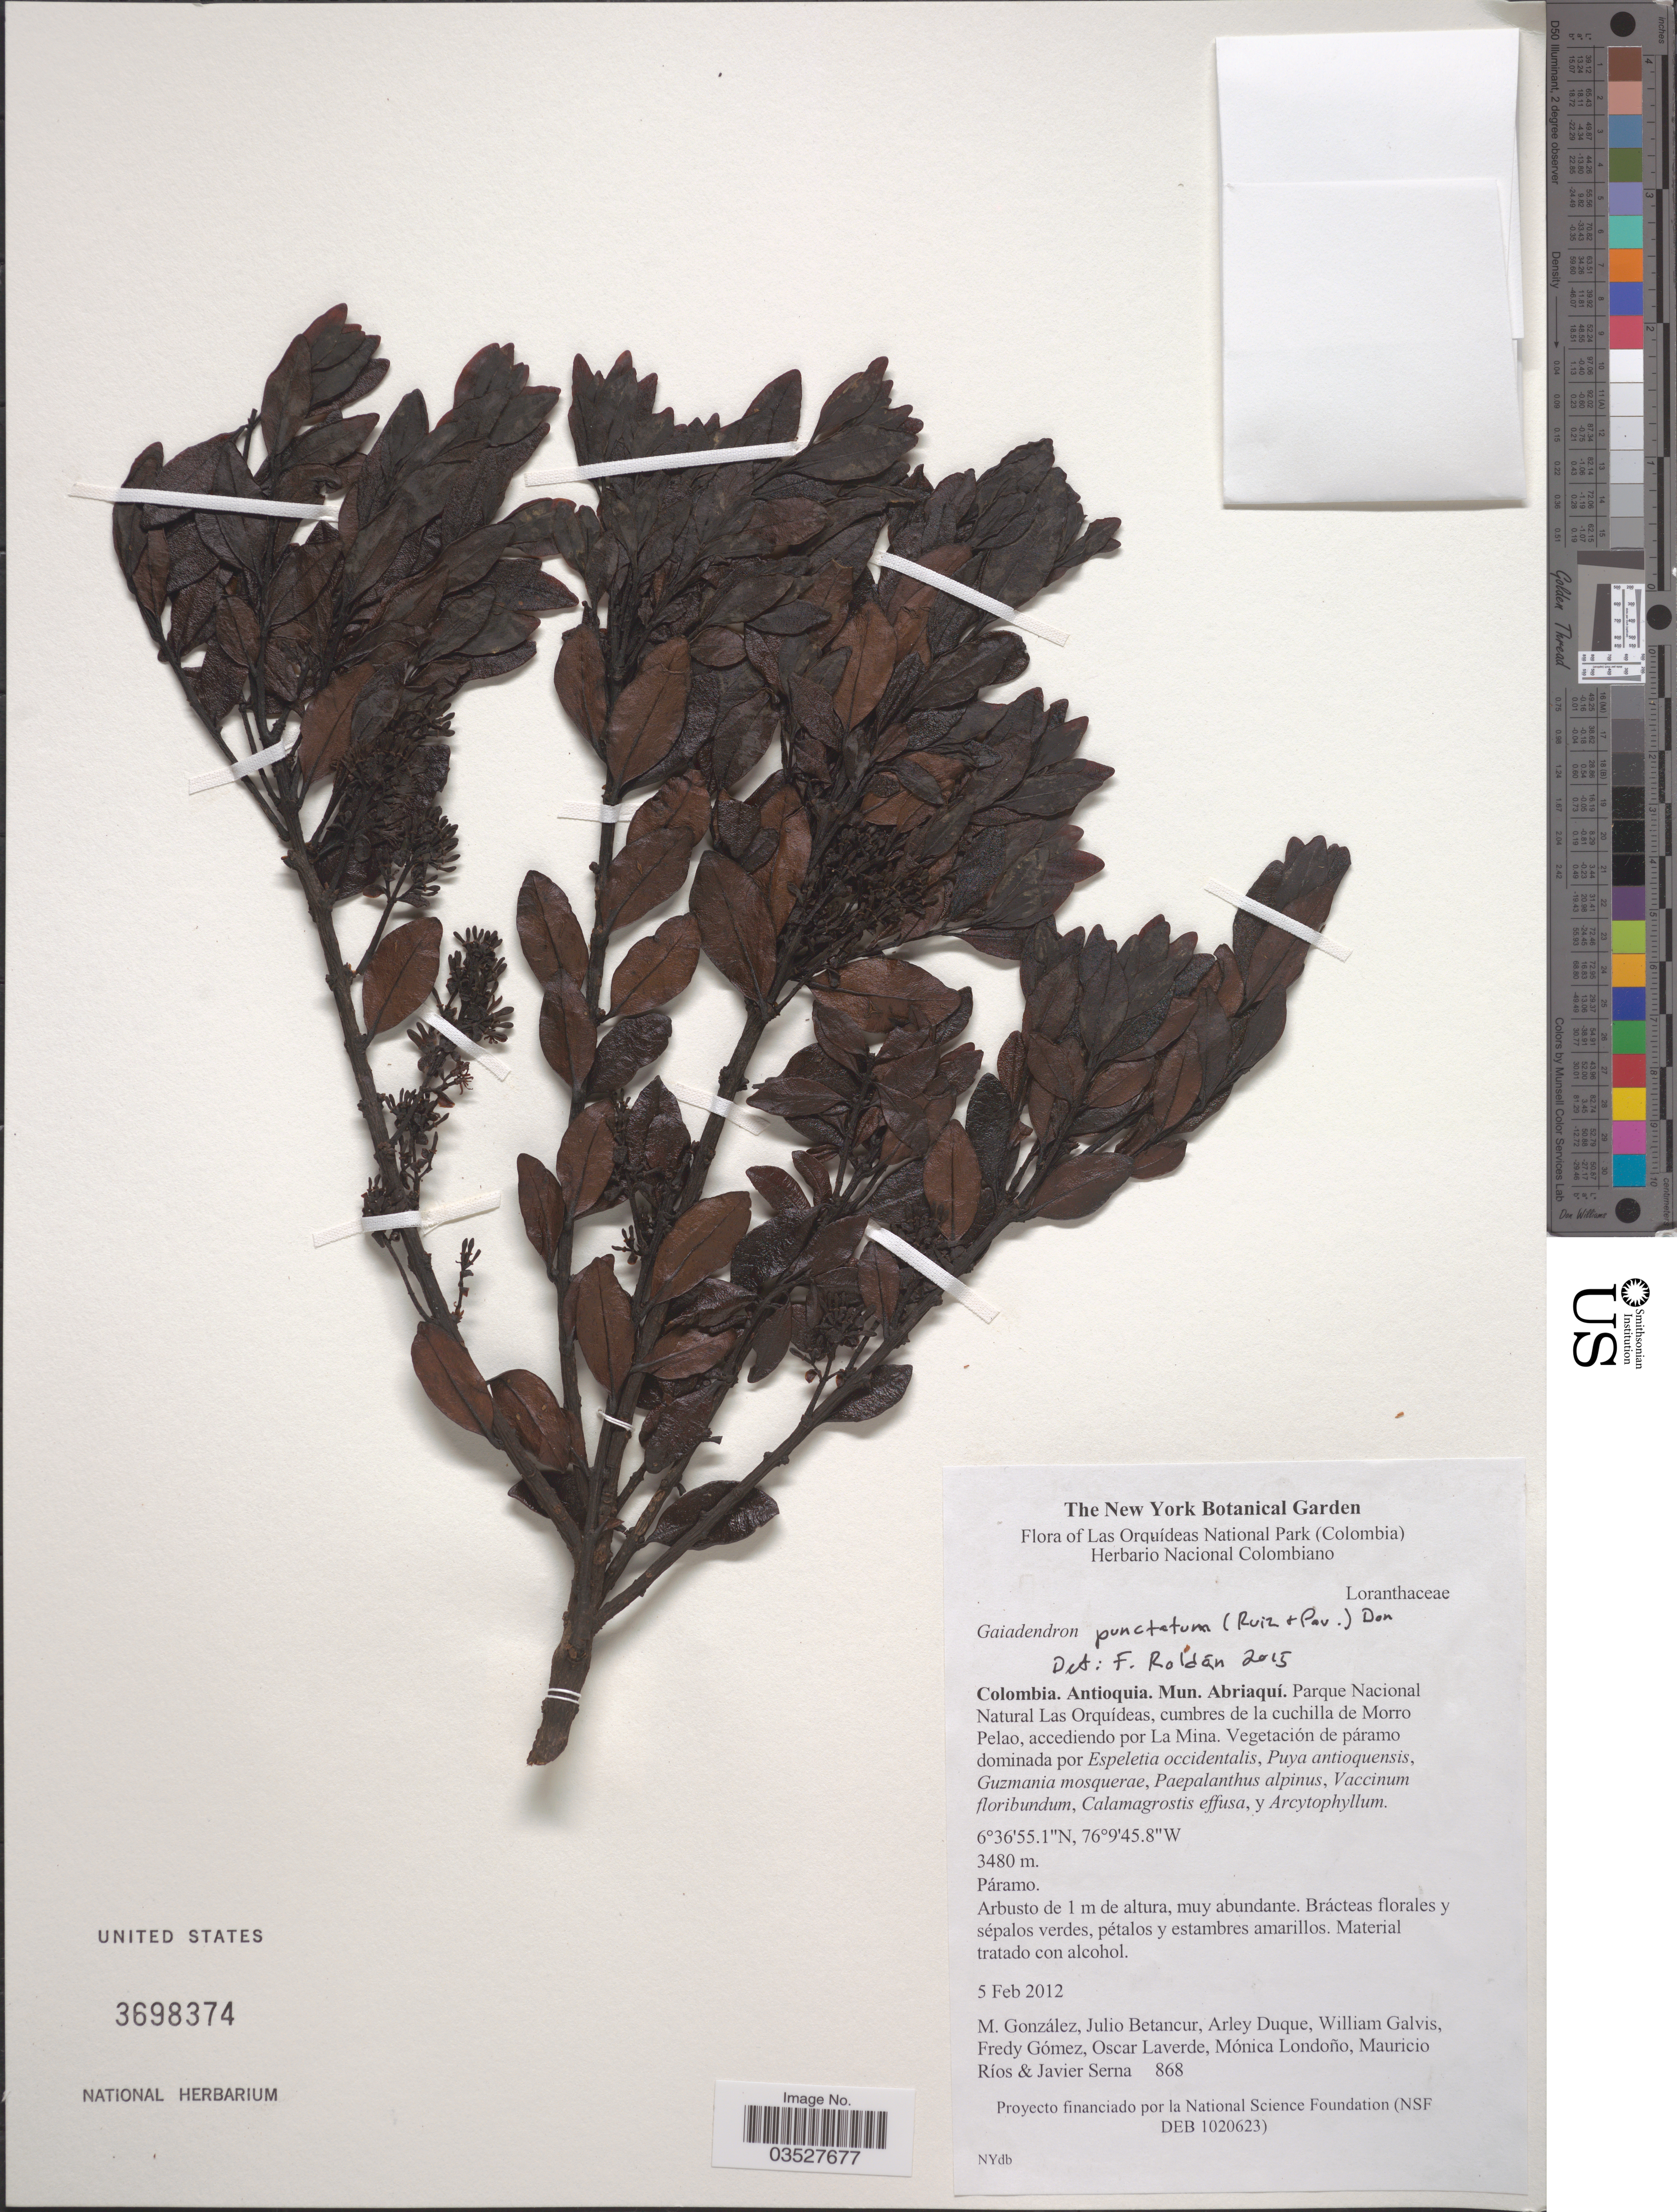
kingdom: Plantae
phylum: Tracheophyta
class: Magnoliopsida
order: Santalales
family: Loranthaceae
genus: Gaiadendron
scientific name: Gaiadendron punctatum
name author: (Ruiz & Pav.) G. Don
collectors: M. González, J. Betancur, A. Duque, W. Galvis & et al.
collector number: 868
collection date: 2012-02-05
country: Colombia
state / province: Antioquia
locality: Mun. Abriaquí. Parque Nacional Natural Las Orquídeas, cumbres de la cuchilla de Morro Pelao, accediendo por La Mina.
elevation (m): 3480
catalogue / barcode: US 3698374